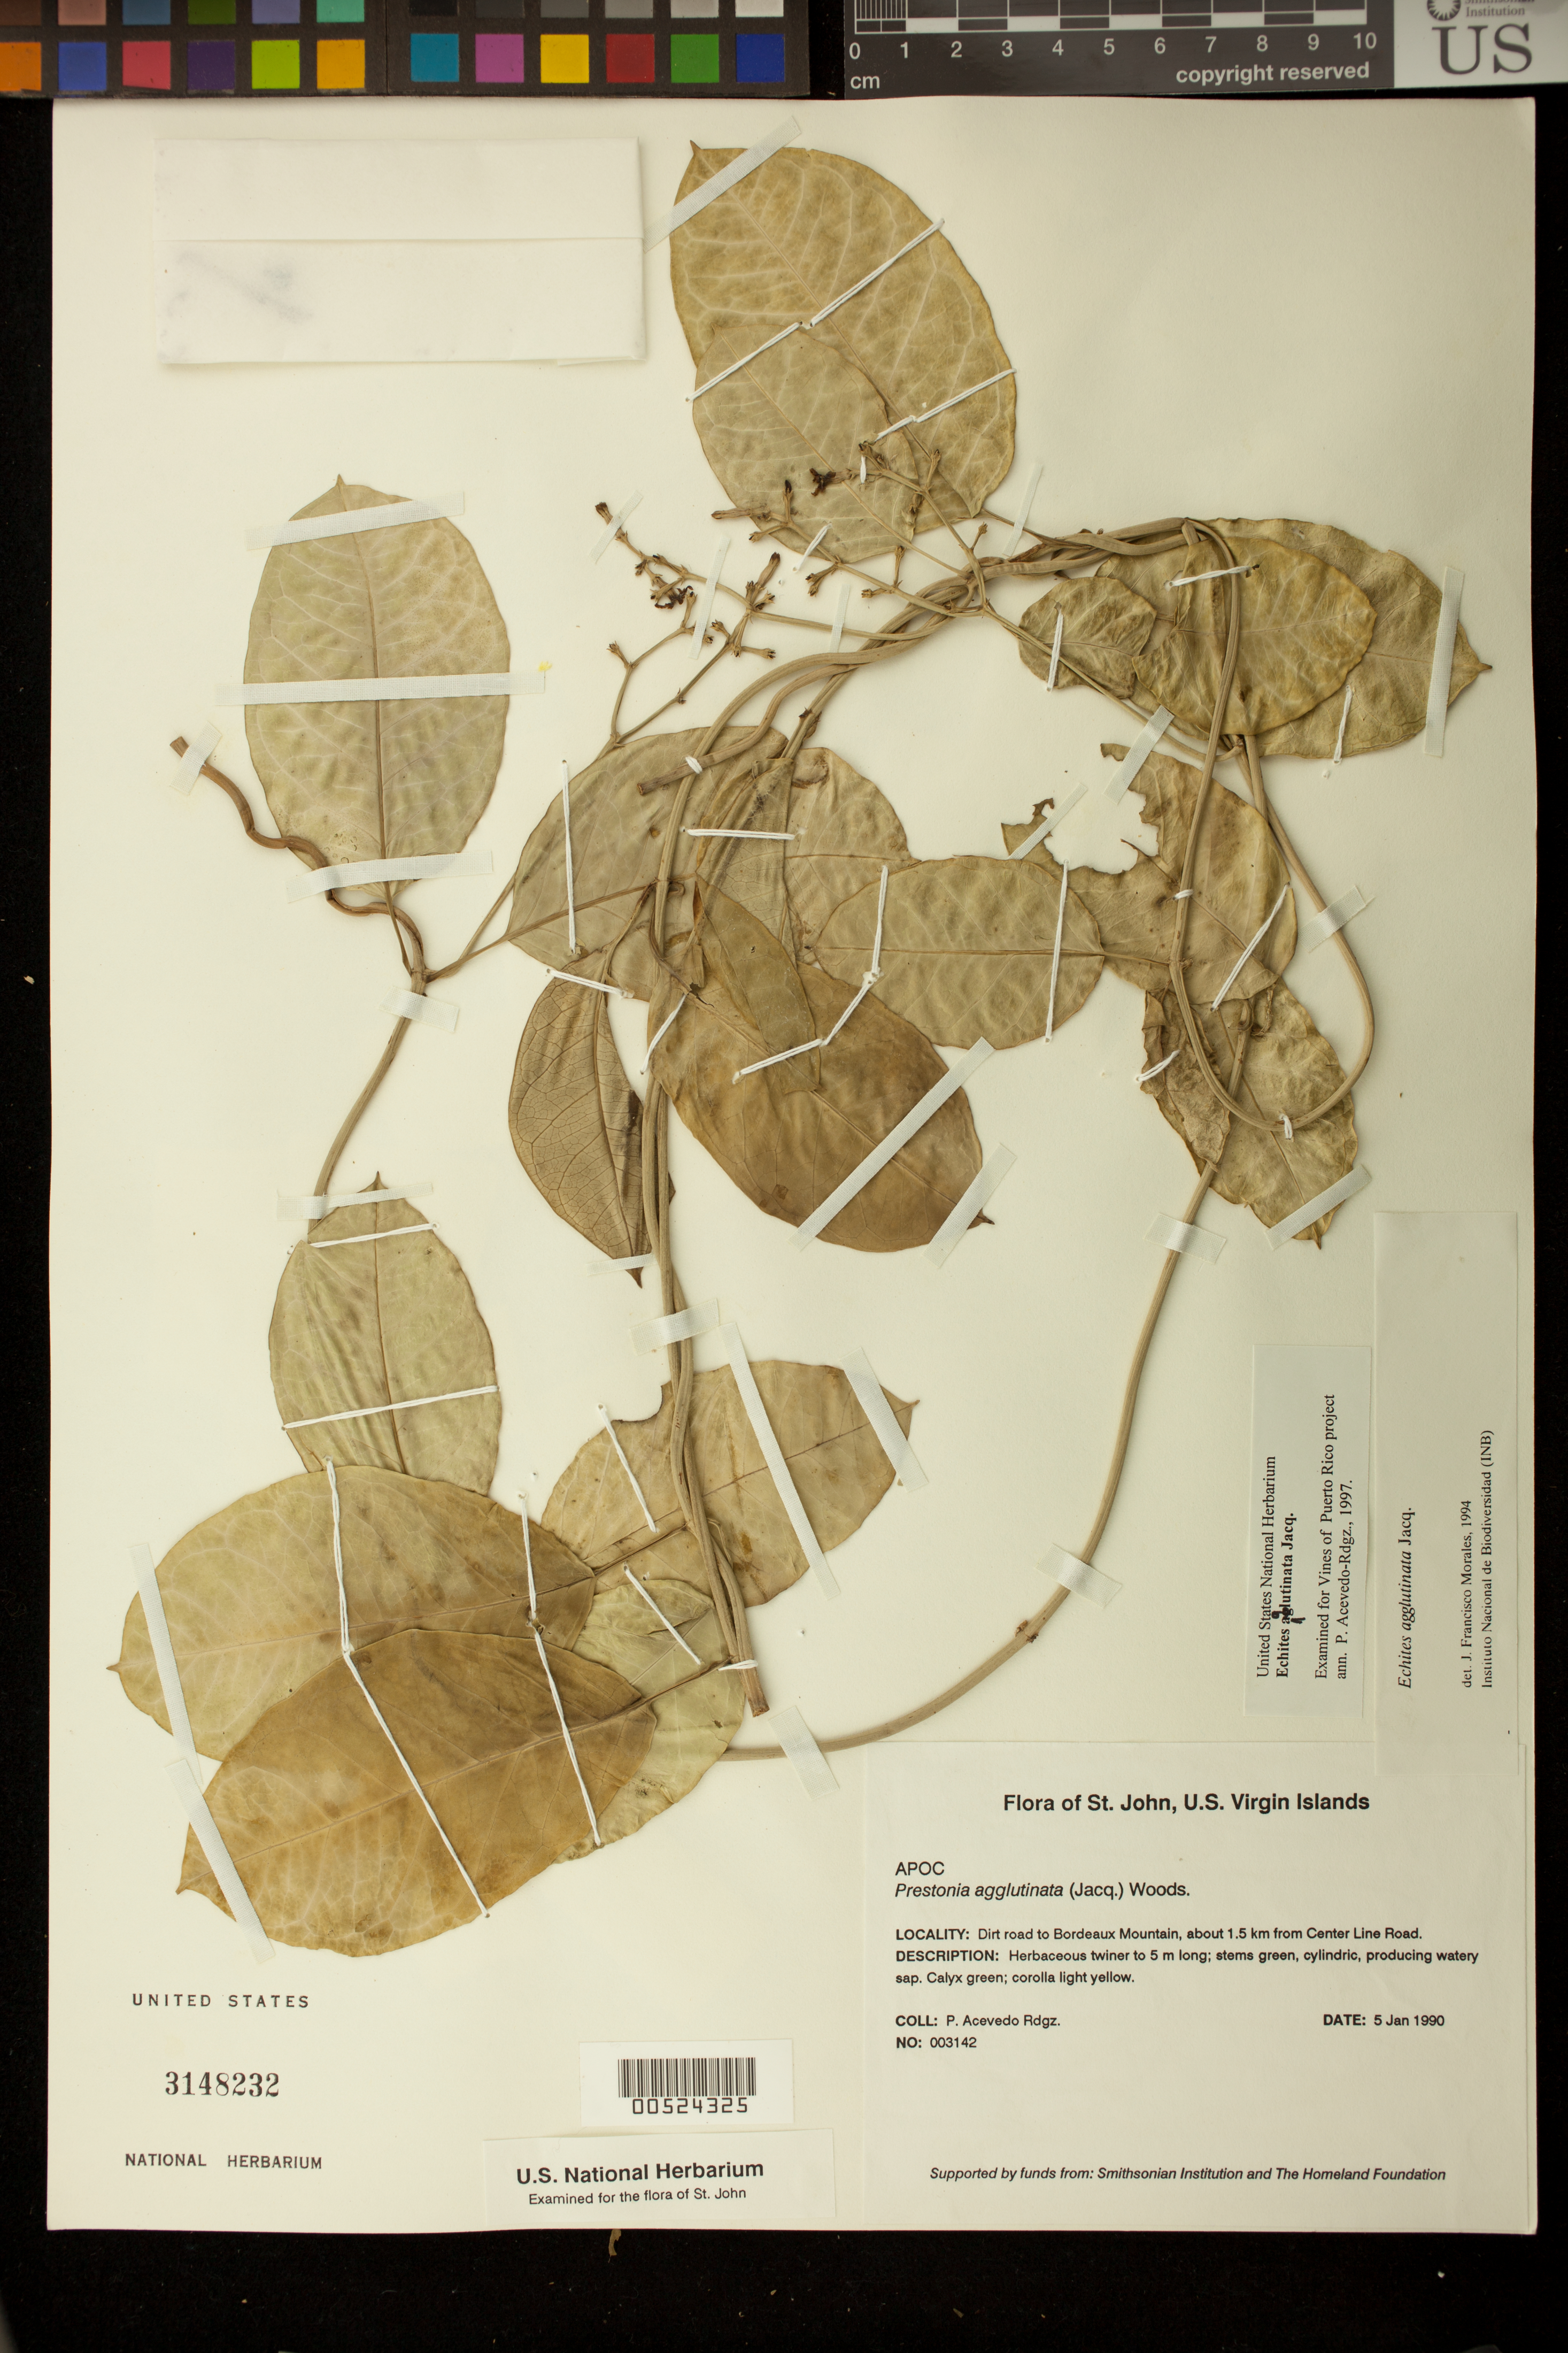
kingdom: Plantae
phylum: Tracheophyta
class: Magnoliopsida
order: Gentianales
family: Apocynaceae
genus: Echites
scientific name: Echites agglutinatus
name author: Jacq.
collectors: P. Acevedo-Rodr.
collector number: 3142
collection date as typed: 05 Jan 1990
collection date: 1990-01-05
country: U.S. Virgin Islands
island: St. John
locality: Cruz Bay Quarter; dirt road to Bordeaux Mountain, about 1.5 km from Center Line Road.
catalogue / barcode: US 3148232